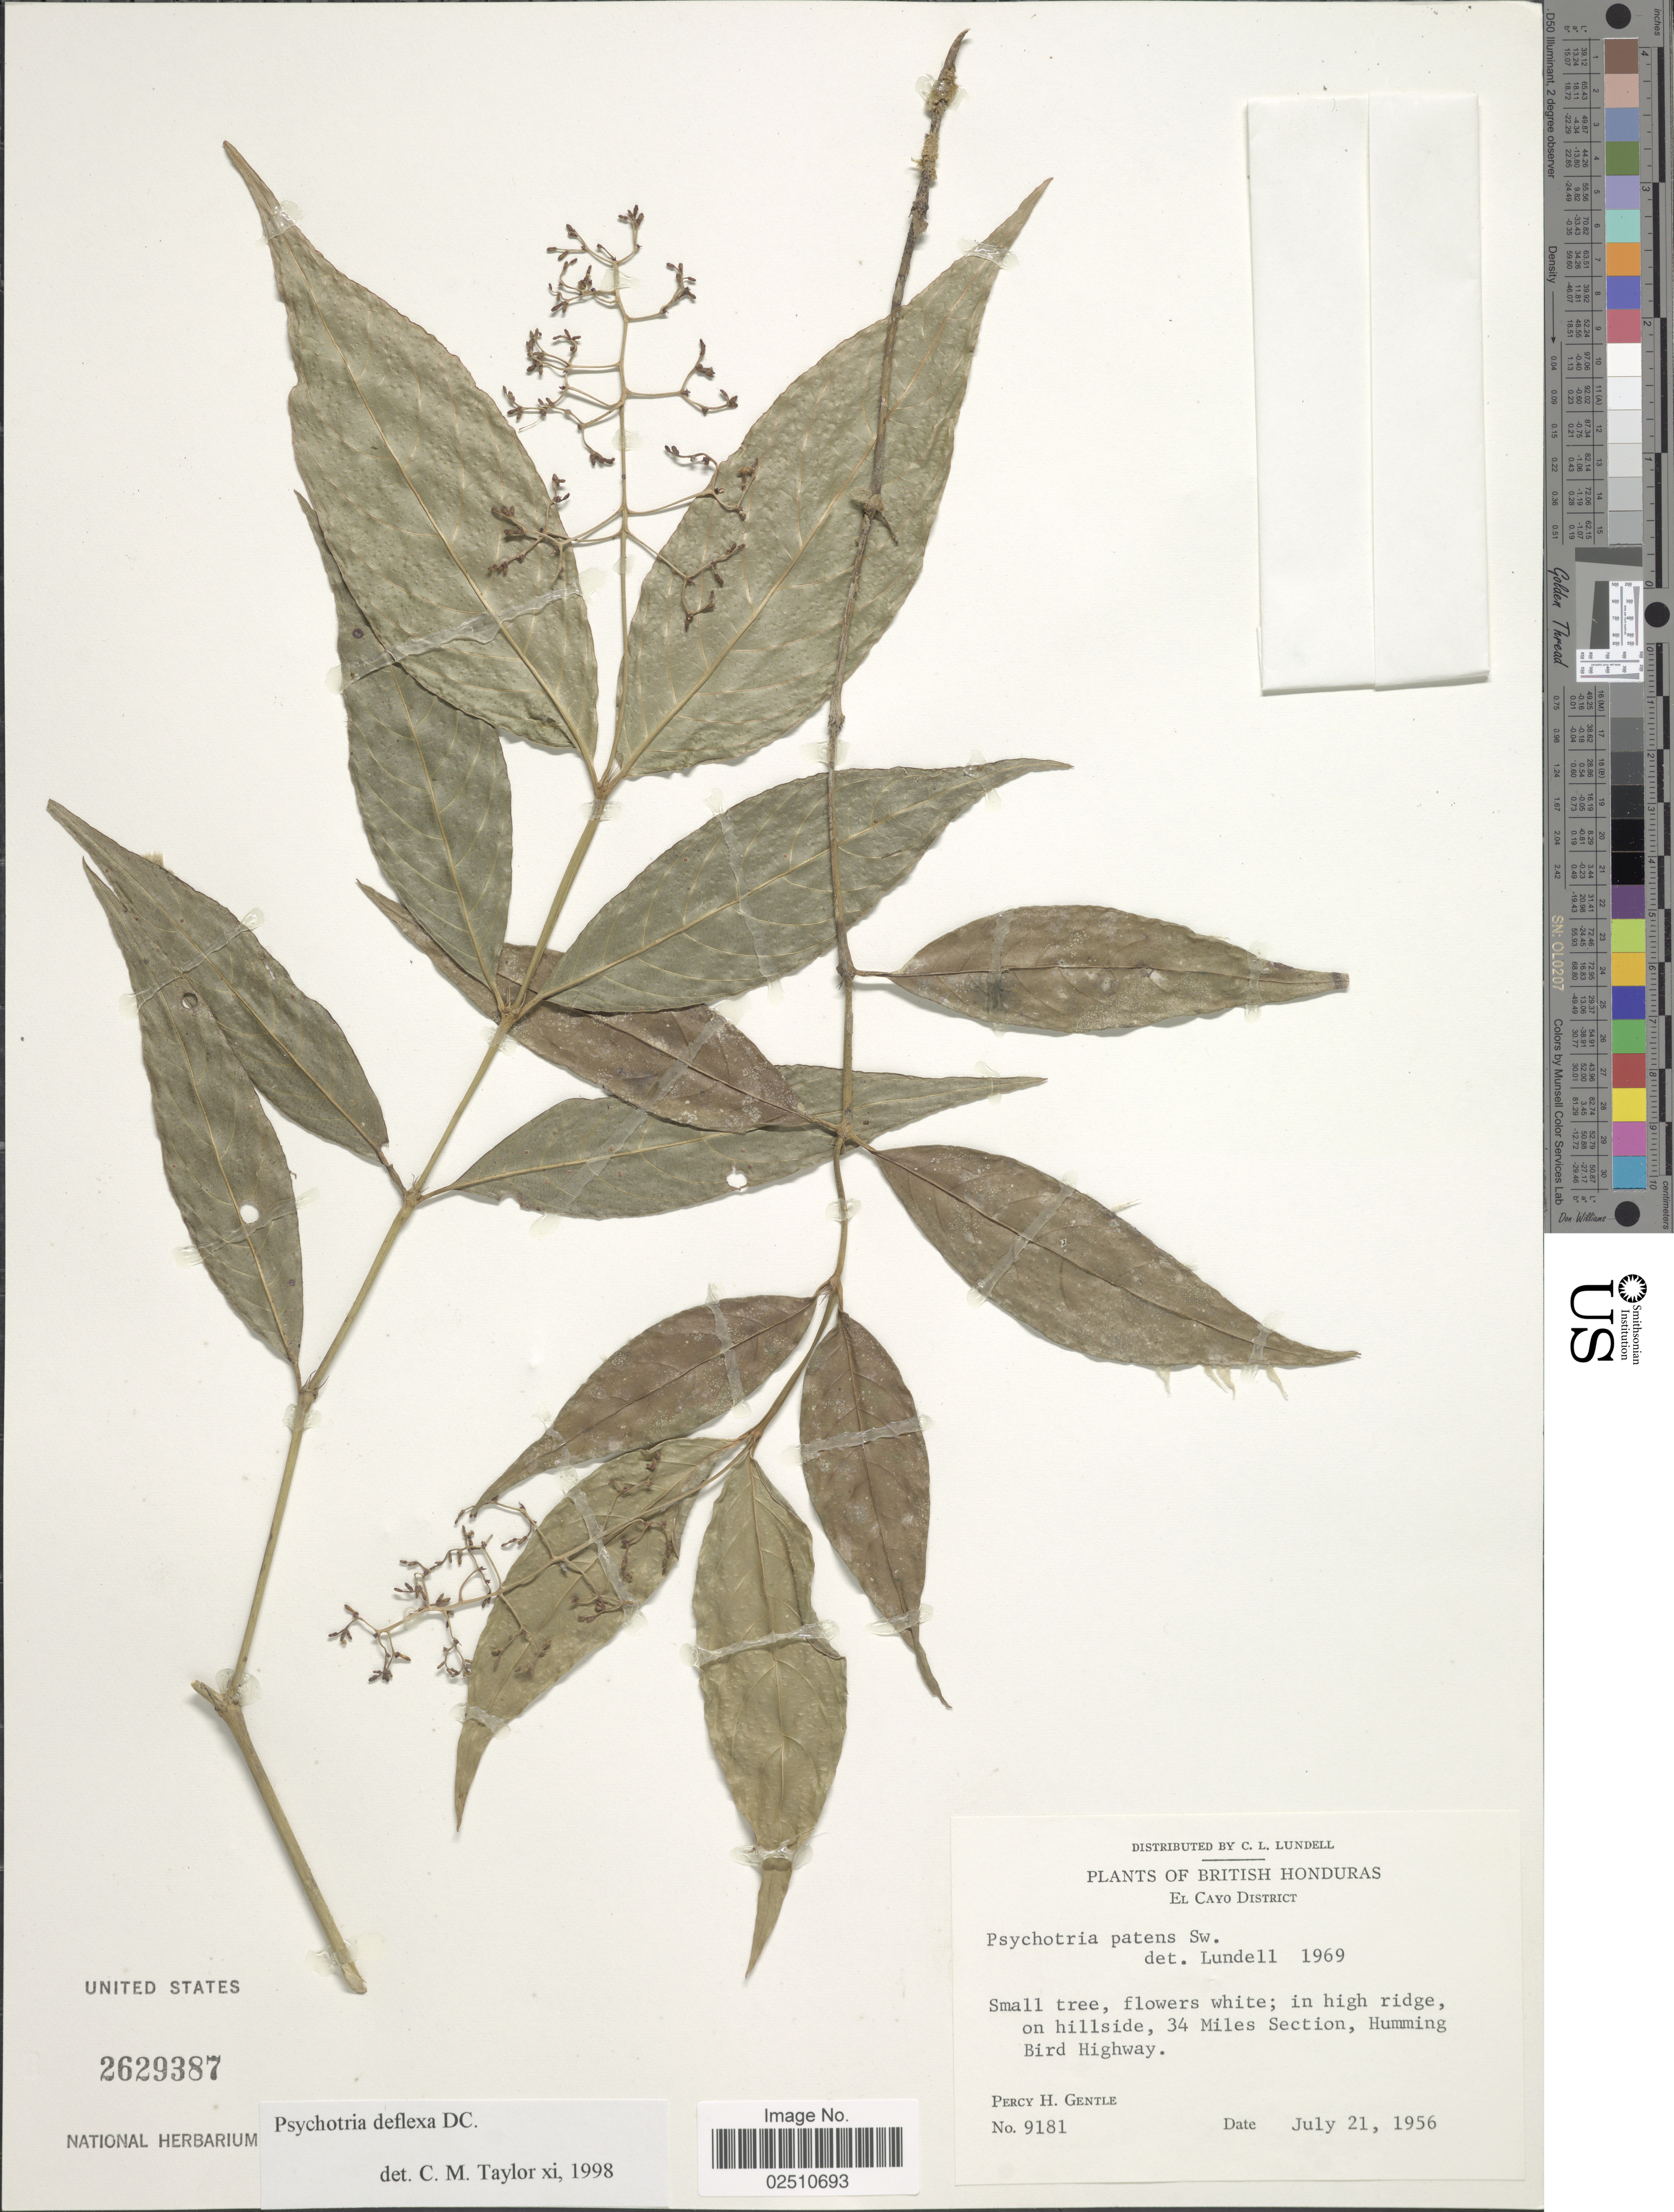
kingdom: Plantae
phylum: Tracheophyta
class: Magnoliopsida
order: Gentianales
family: Rubiaceae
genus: Psychotria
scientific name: Psychotria deflexa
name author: DC.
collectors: P. H. Gentle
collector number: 9181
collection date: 1956-07-21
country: Belize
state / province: Cayo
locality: British Honduras, 34 Miles Section, Humming Bird Highway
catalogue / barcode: US 2629387